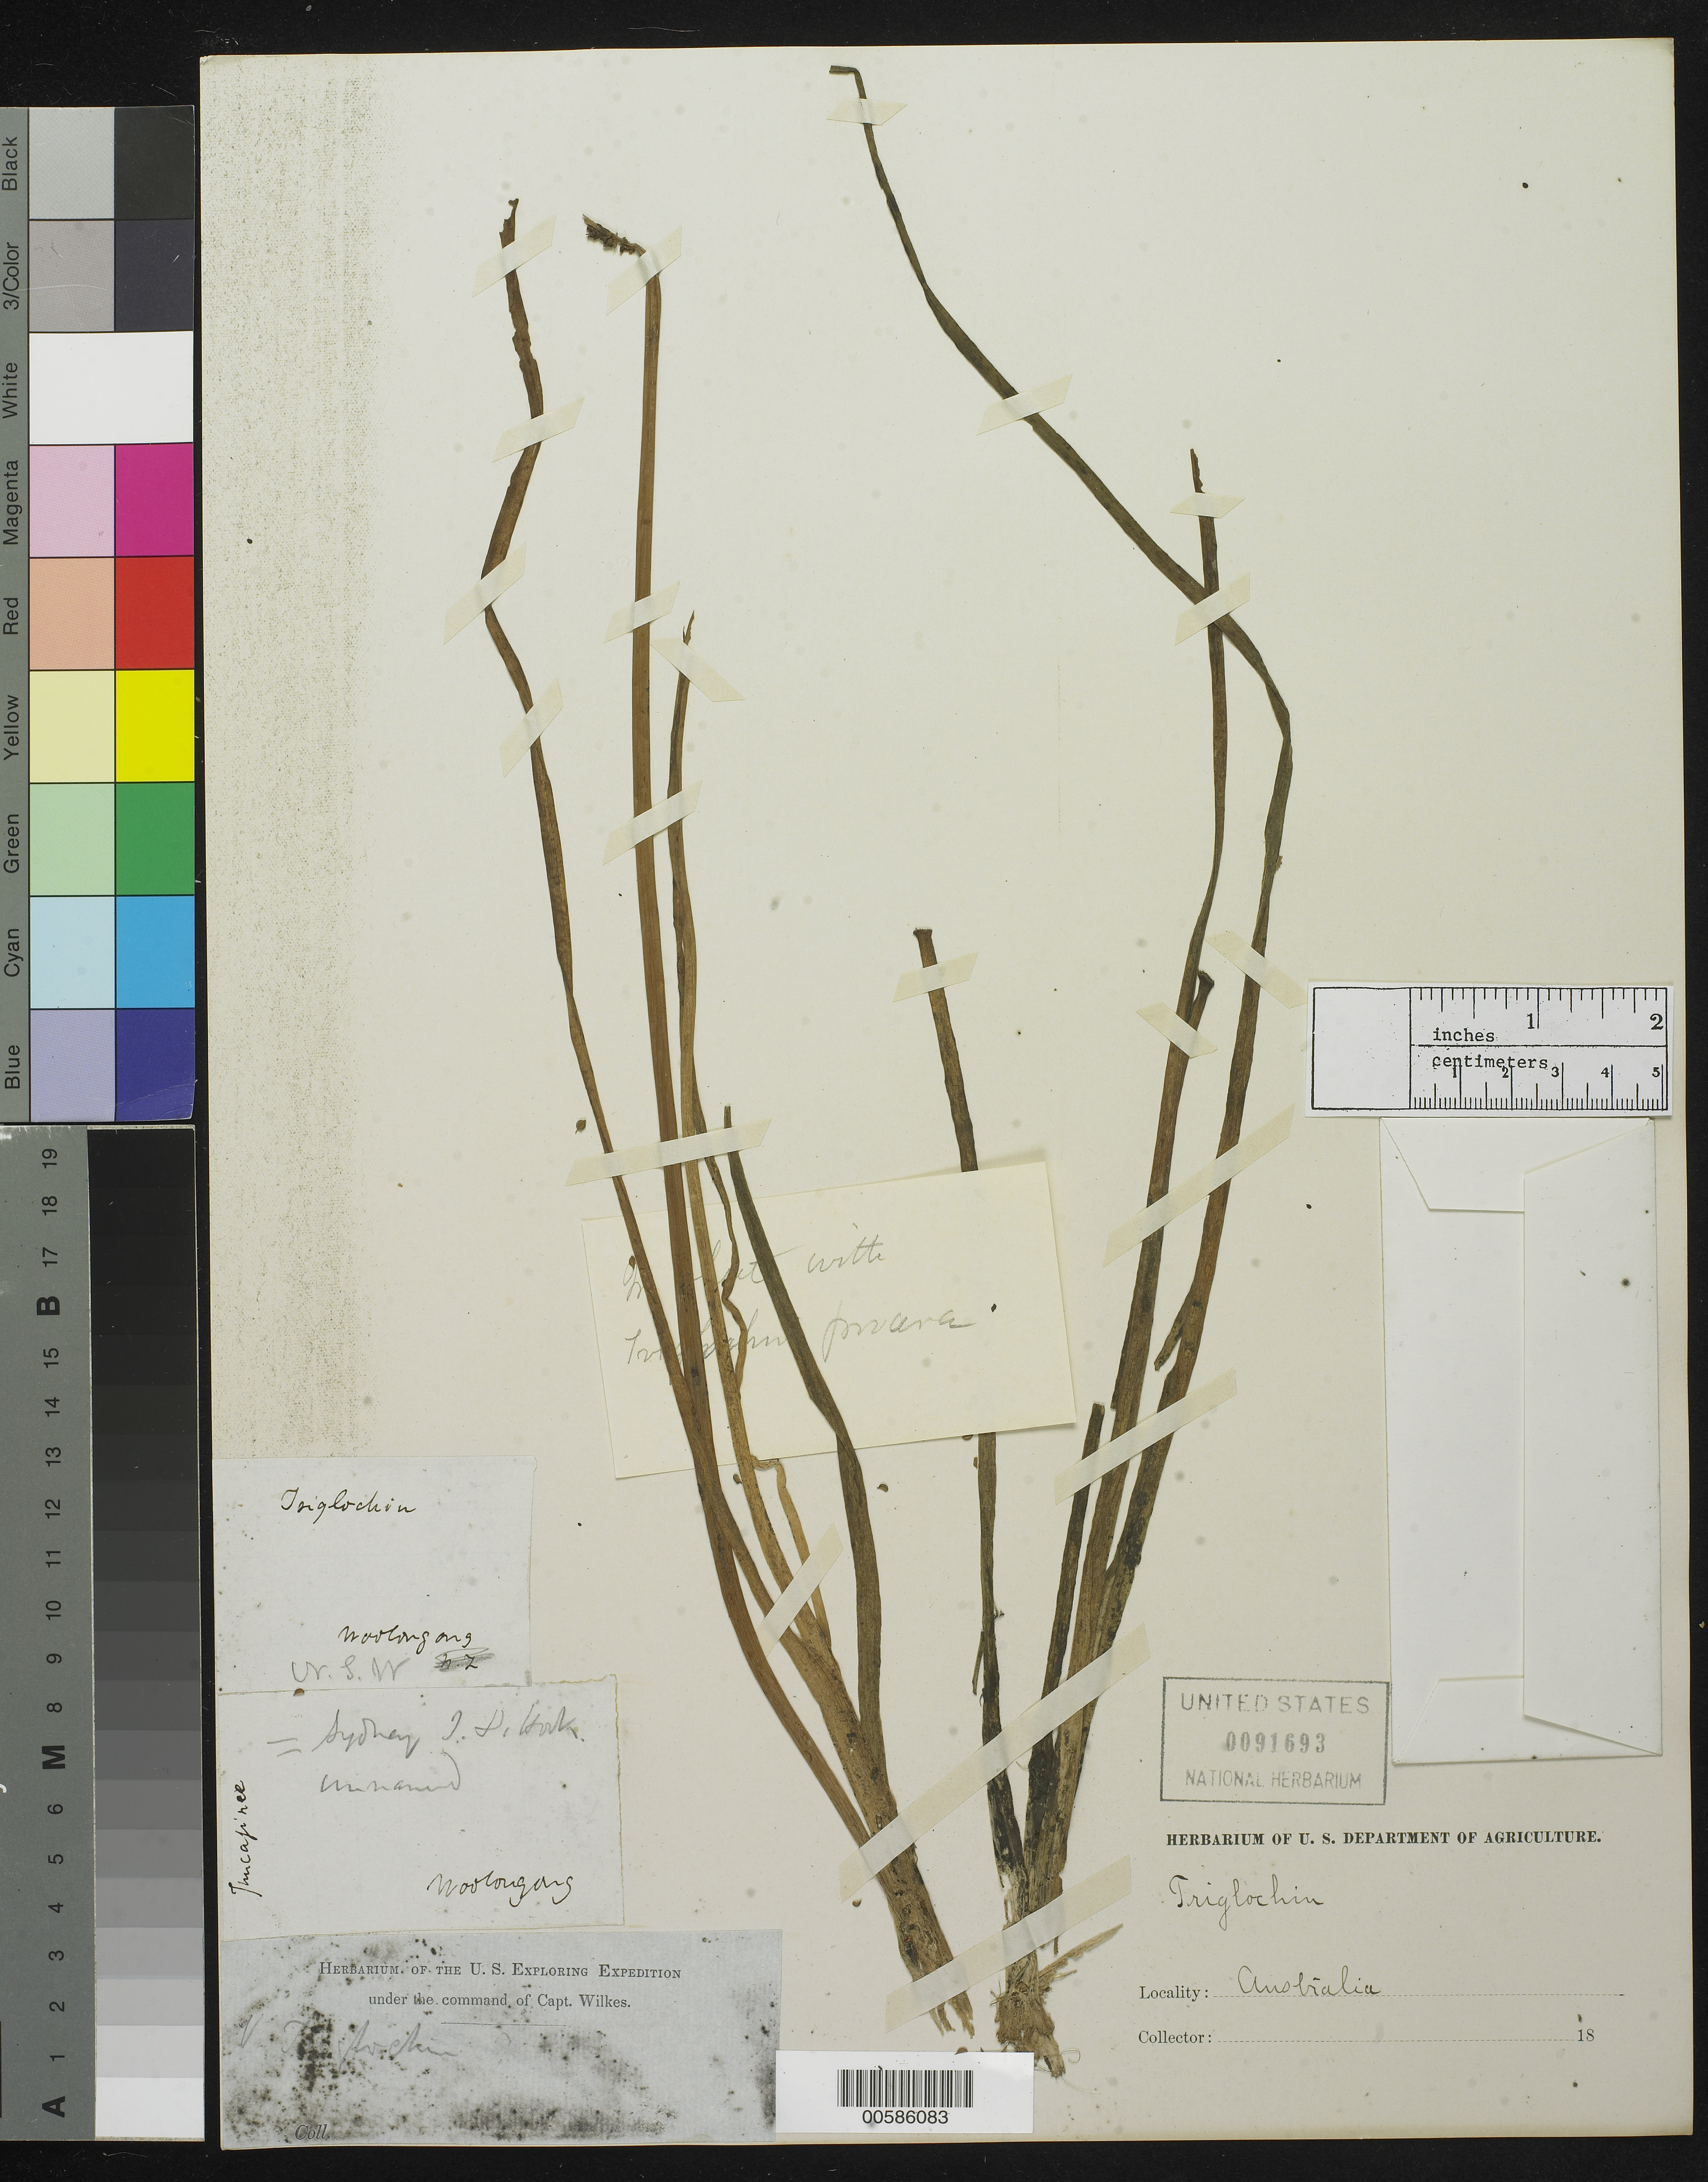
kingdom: Plantae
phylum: Tracheophyta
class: Liliopsida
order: Alismatales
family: Juncaginaceae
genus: Cycnogeton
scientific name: Cycnogeton procerum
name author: (R. Br.) Buchenau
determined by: Strong, Mark T., (BOT), Smithsonian Institution - National Museum of Natural History (UNITED STATES)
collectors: Wilkes Explor. Exped.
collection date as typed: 18--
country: Australia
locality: Wootongong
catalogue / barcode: US 91693